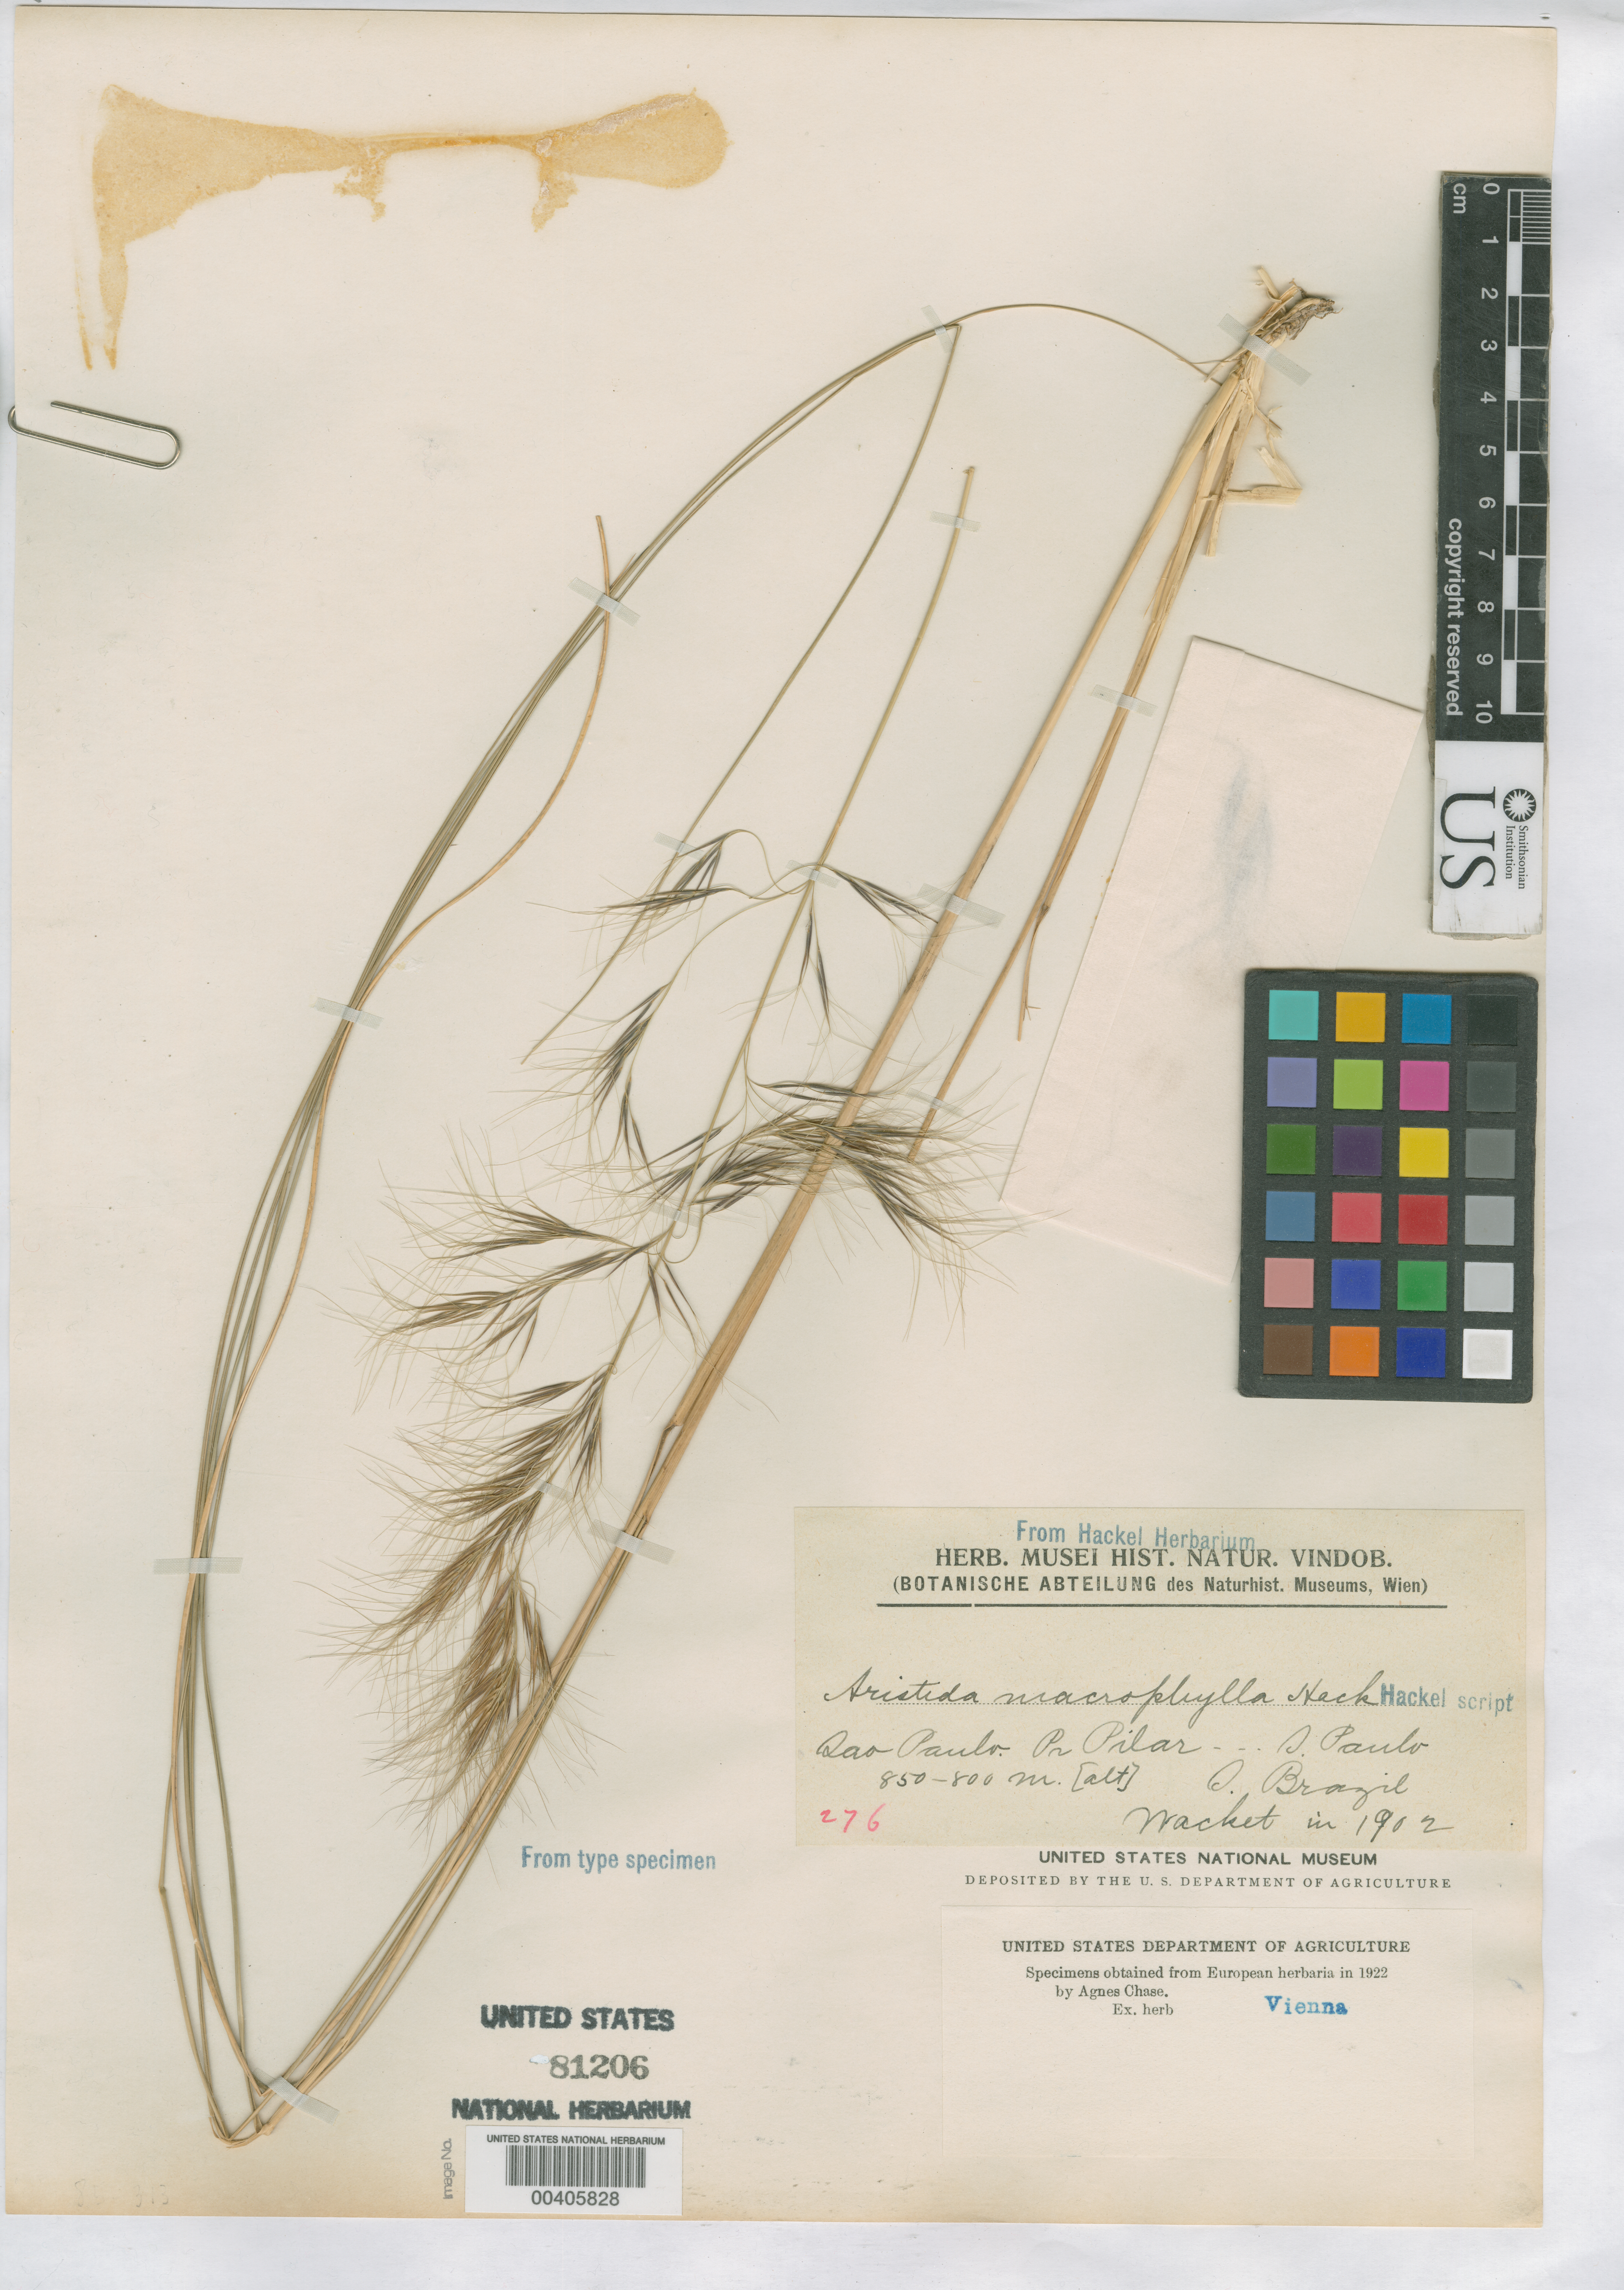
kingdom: Plantae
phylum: Tracheophyta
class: Liliopsida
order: Poales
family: Poaceae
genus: Aristida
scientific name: Aristida macrophylla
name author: Hack.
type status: Type Fragment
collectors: M. Wacket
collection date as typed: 1902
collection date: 1902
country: Brazil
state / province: São Paulo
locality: Near Pilar, not far from Sao Paulo.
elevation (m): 750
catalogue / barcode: US 81206